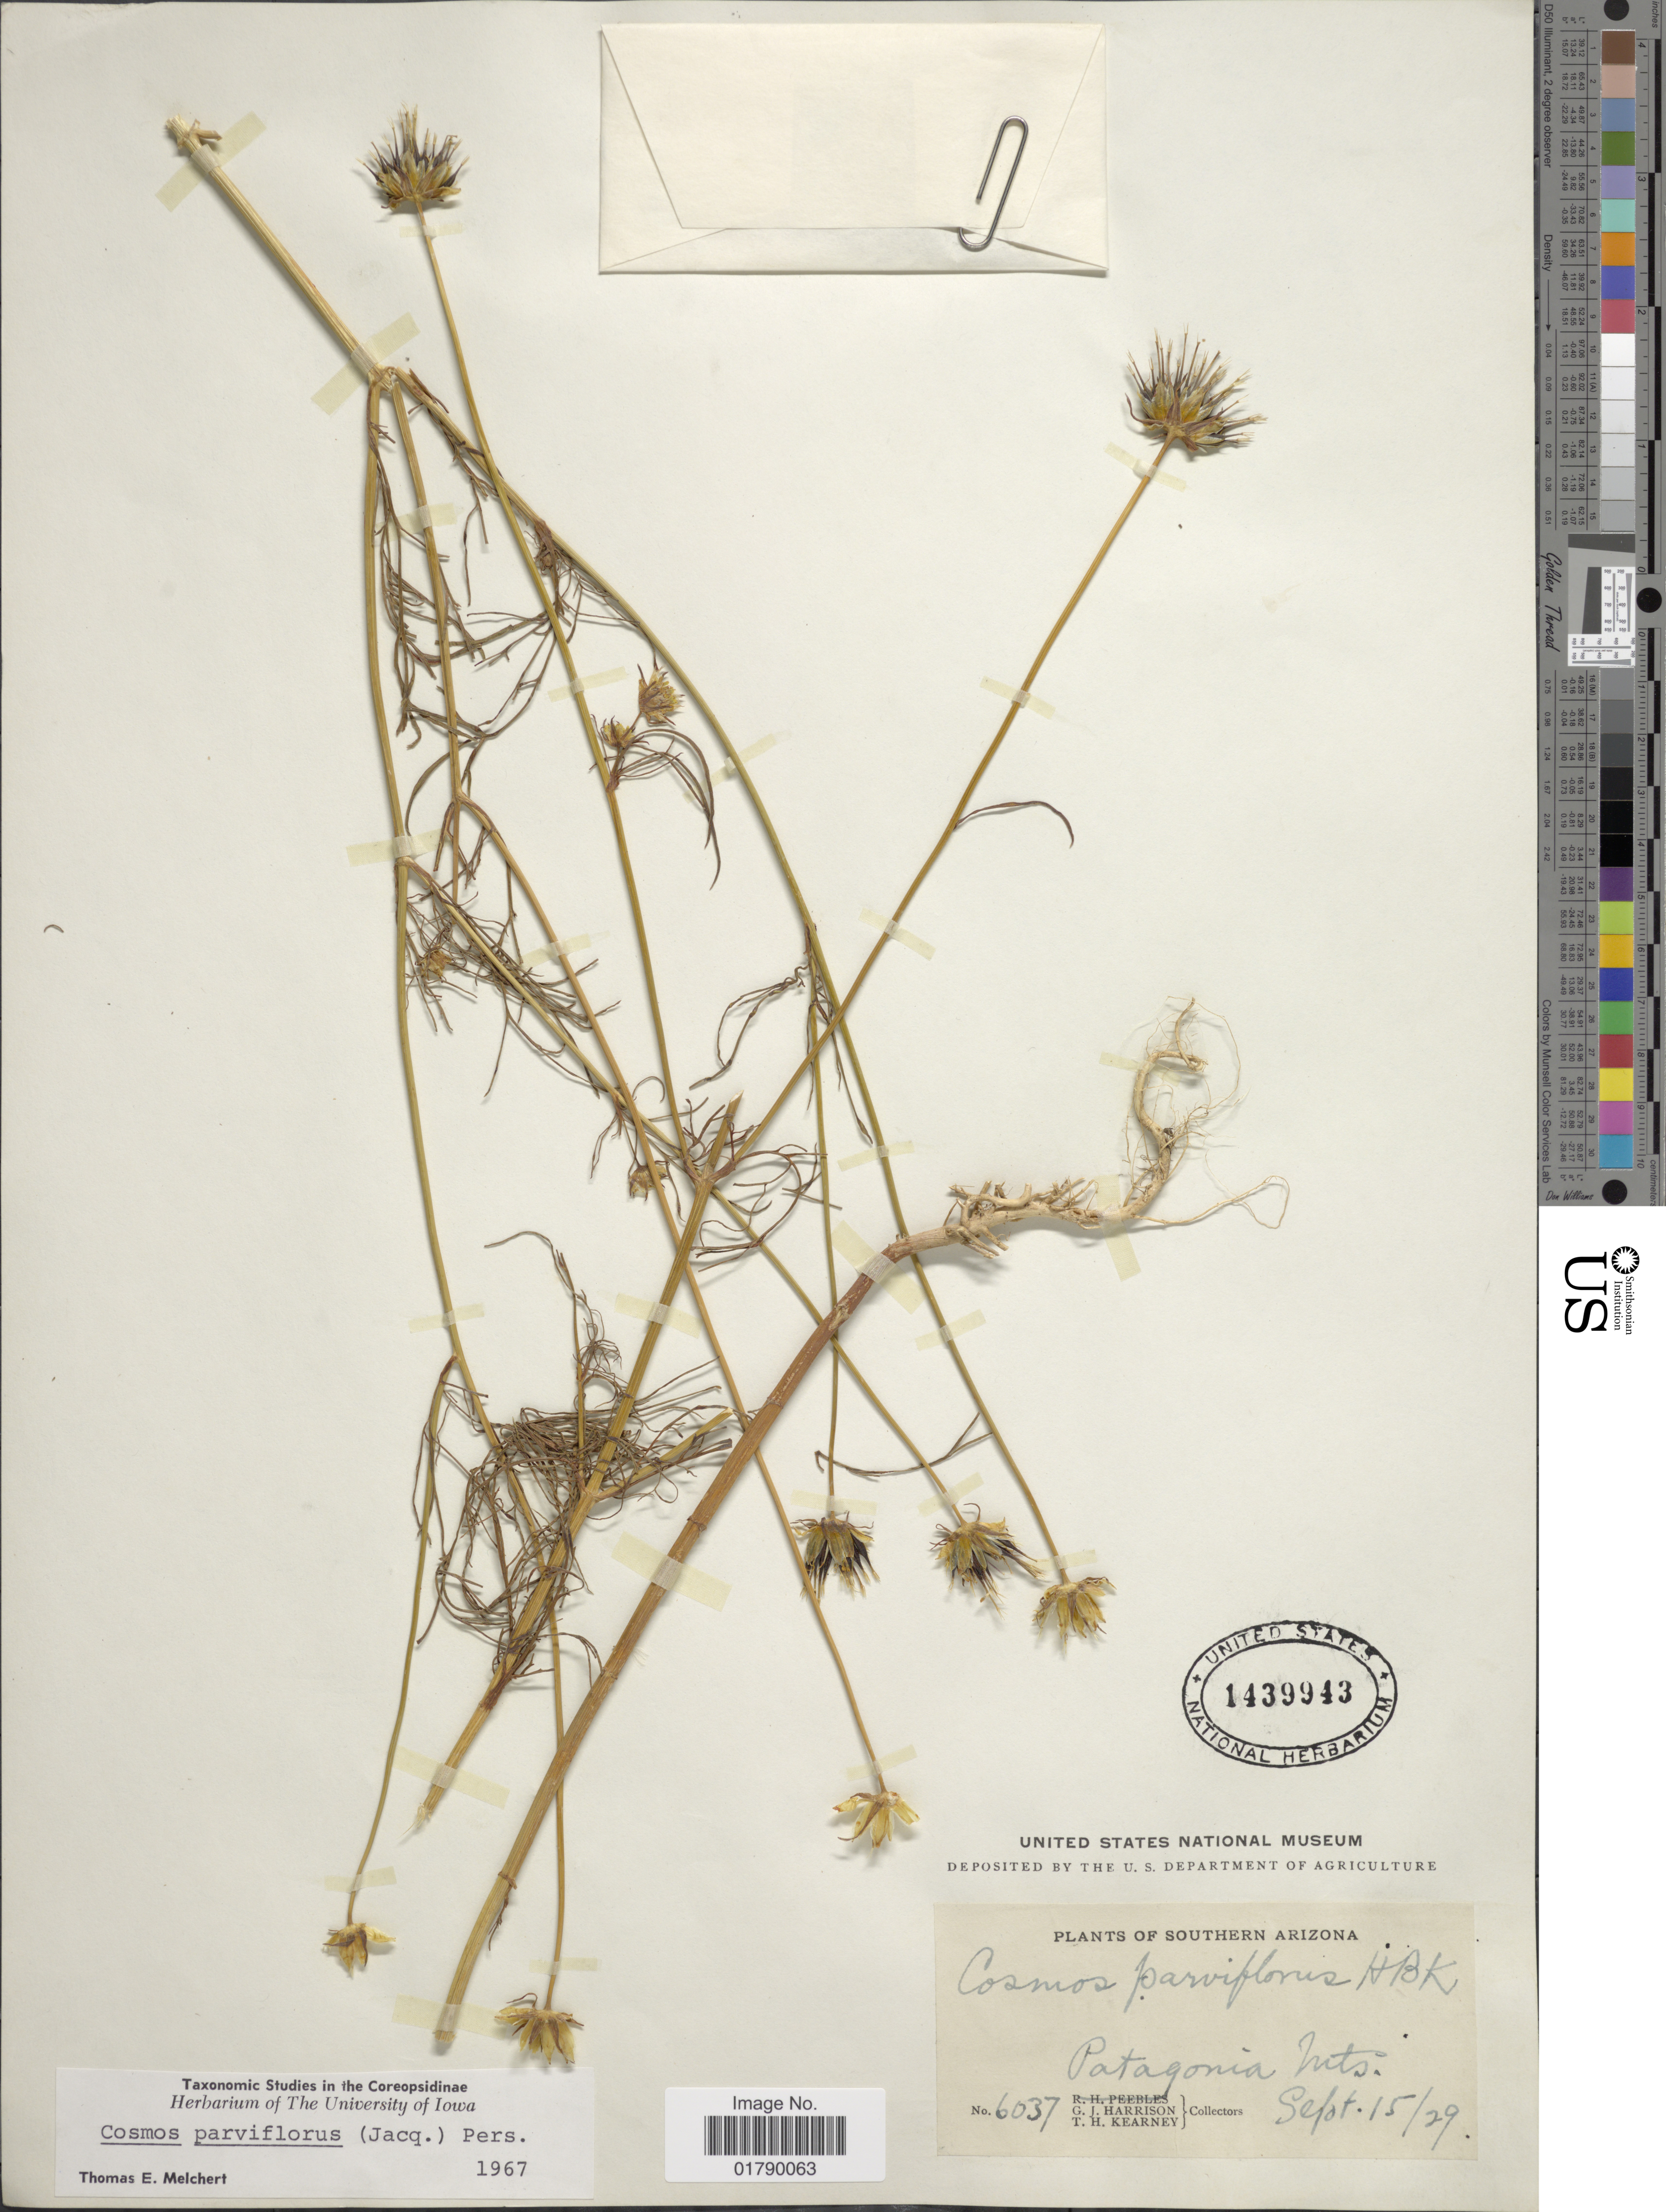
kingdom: Plantae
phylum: Tracheophyta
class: Magnoliopsida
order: Asterales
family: Asteraceae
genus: Cosmos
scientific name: Cosmos parviflorus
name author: (Jacq.) Pers.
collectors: G. J. Harrison & T. H. Kearney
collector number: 6037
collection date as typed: Transcribed d/m/y: 15/9/29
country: United States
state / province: Arizona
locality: Southern Arizona, Patagonia Mts.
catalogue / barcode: US 1439943